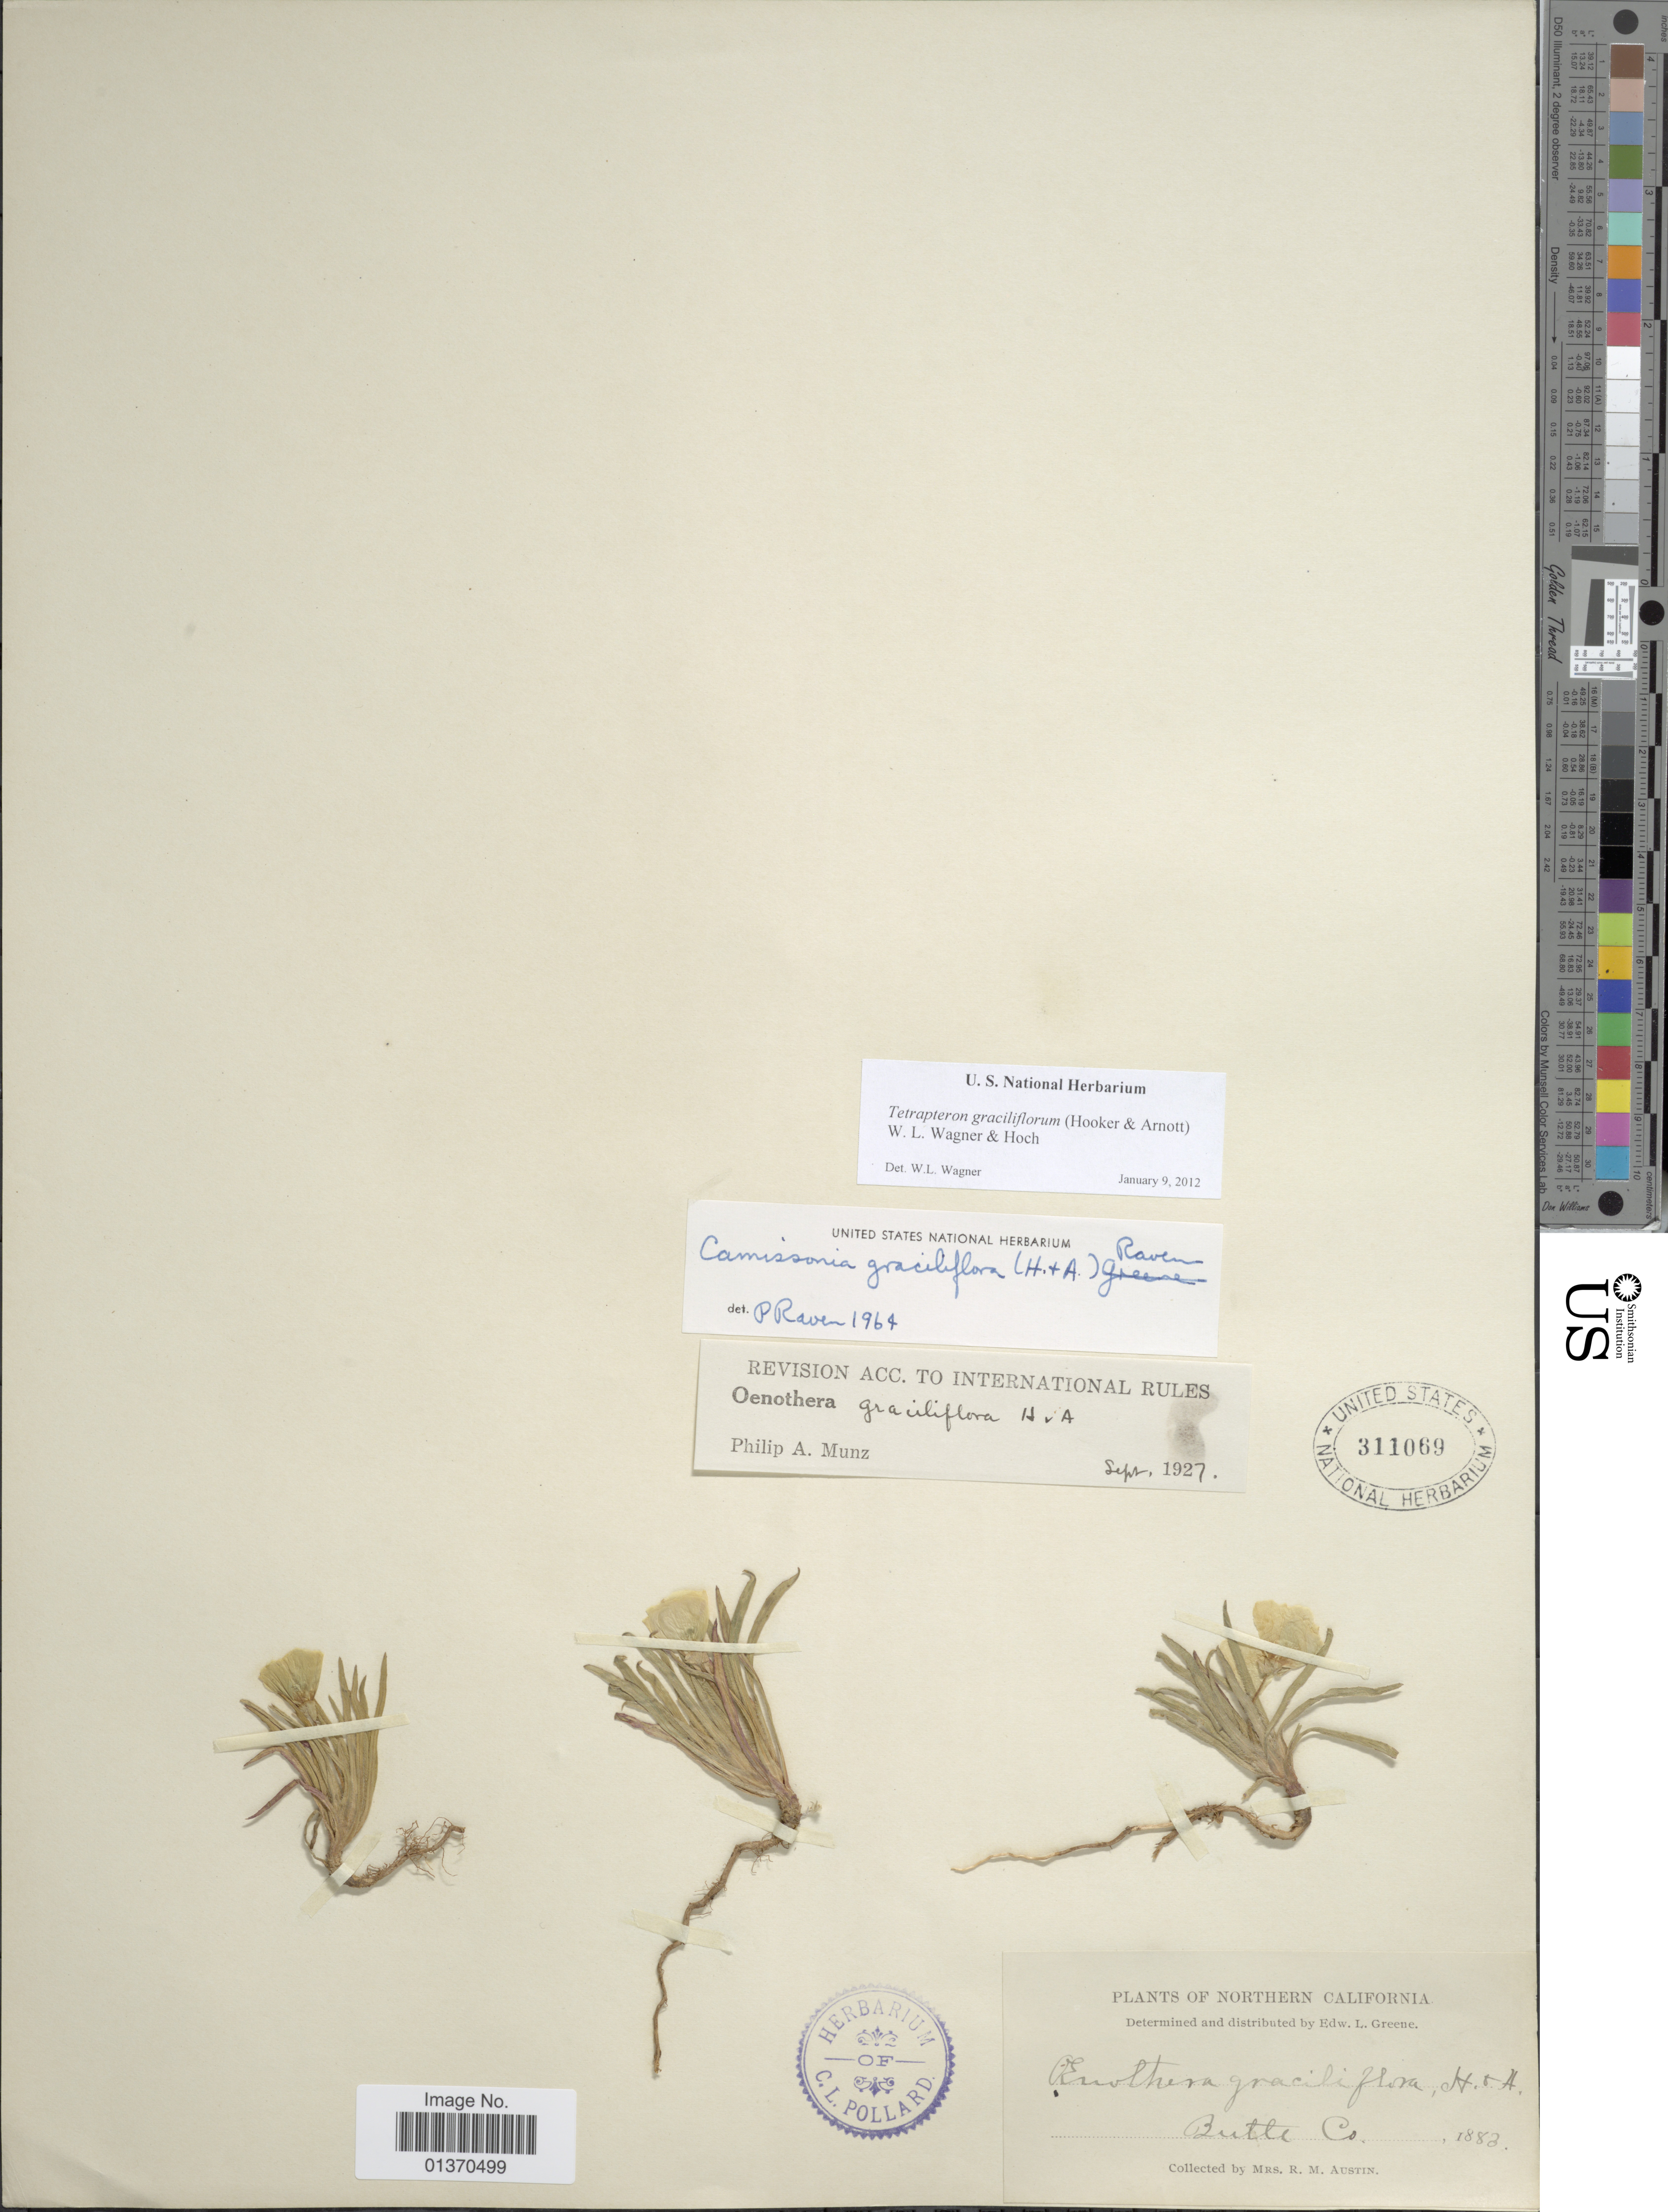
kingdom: Plantae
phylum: Tracheophyta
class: Magnoliopsida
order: Myrtales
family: Onagraceae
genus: Tetrapteron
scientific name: Tetrapteron graciliflorum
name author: (Hook. & Arn.) W.L. Wagner & Hoch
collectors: R. Austin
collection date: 1883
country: United States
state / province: California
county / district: Butte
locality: Northern California, Butte Co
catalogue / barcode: US 311069